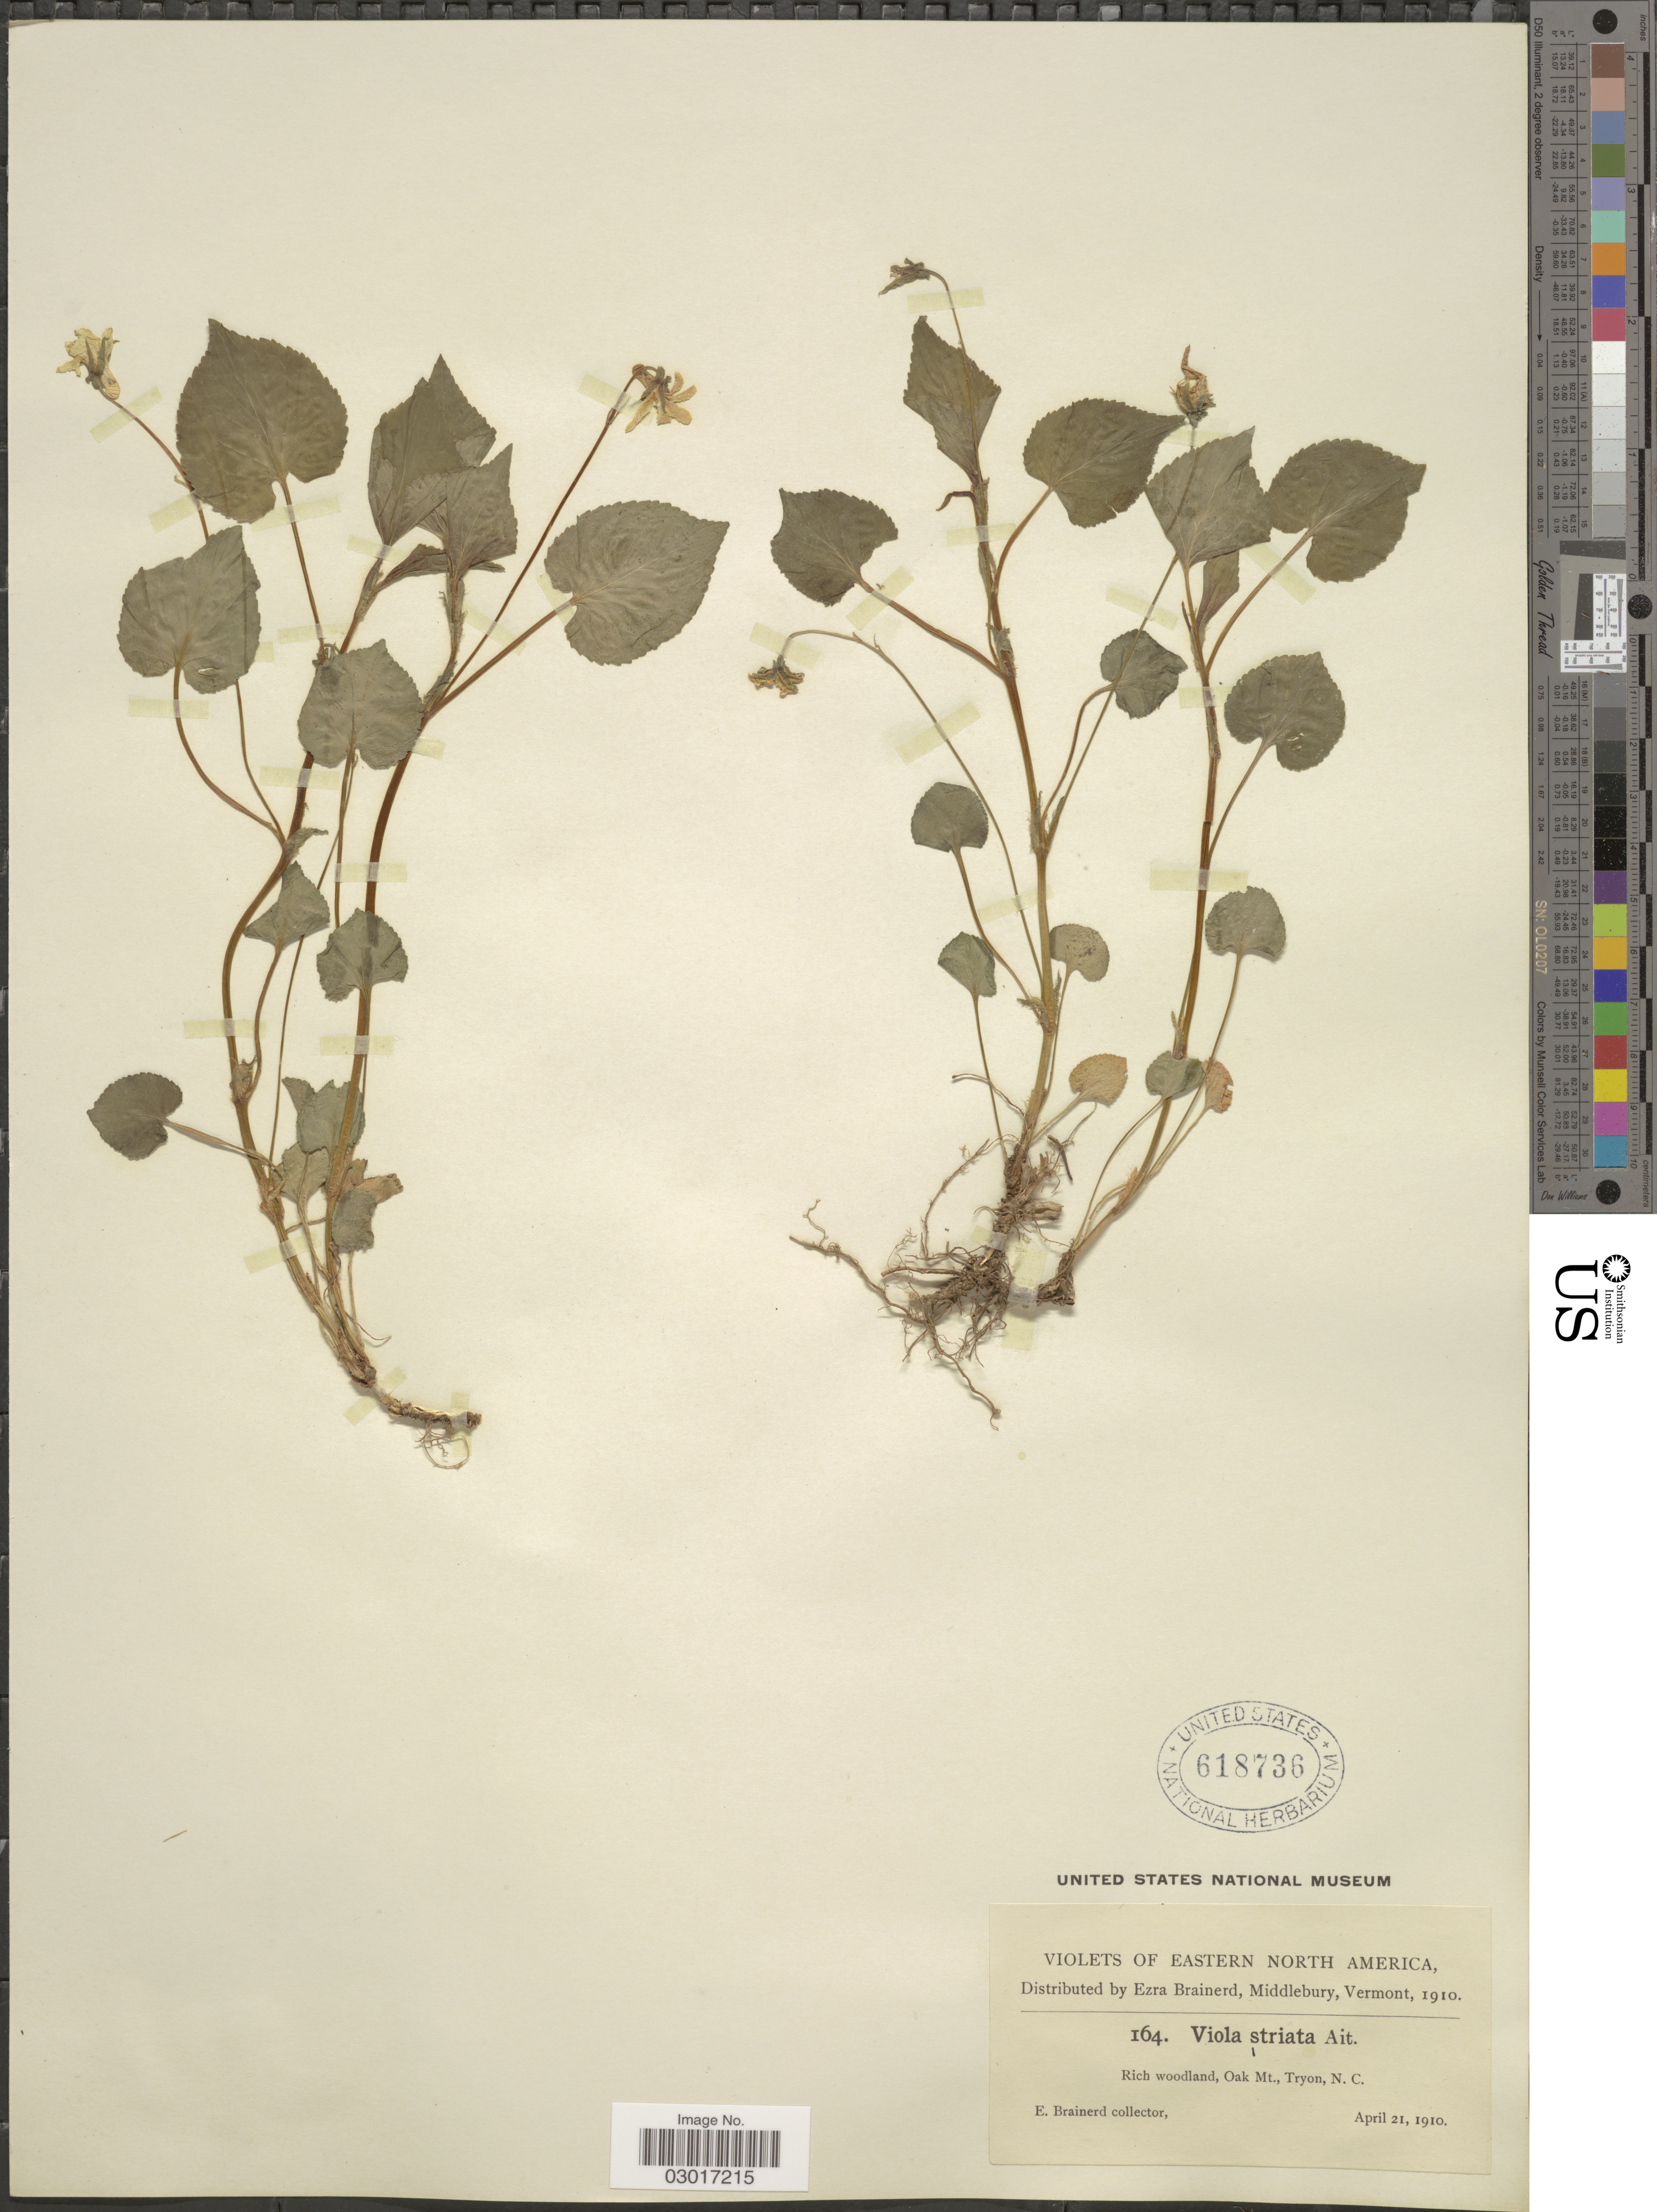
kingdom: Plantae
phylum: Tracheophyta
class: Magnoliopsida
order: Malpighiales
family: Violaceae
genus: Viola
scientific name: Viola striata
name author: Aiton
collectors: E. Brainerd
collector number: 164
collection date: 1910-04-21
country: United States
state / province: North Carolina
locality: Eastern North America. Rich woodland, Oak Mt., Tryon, N.C.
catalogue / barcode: US 618736